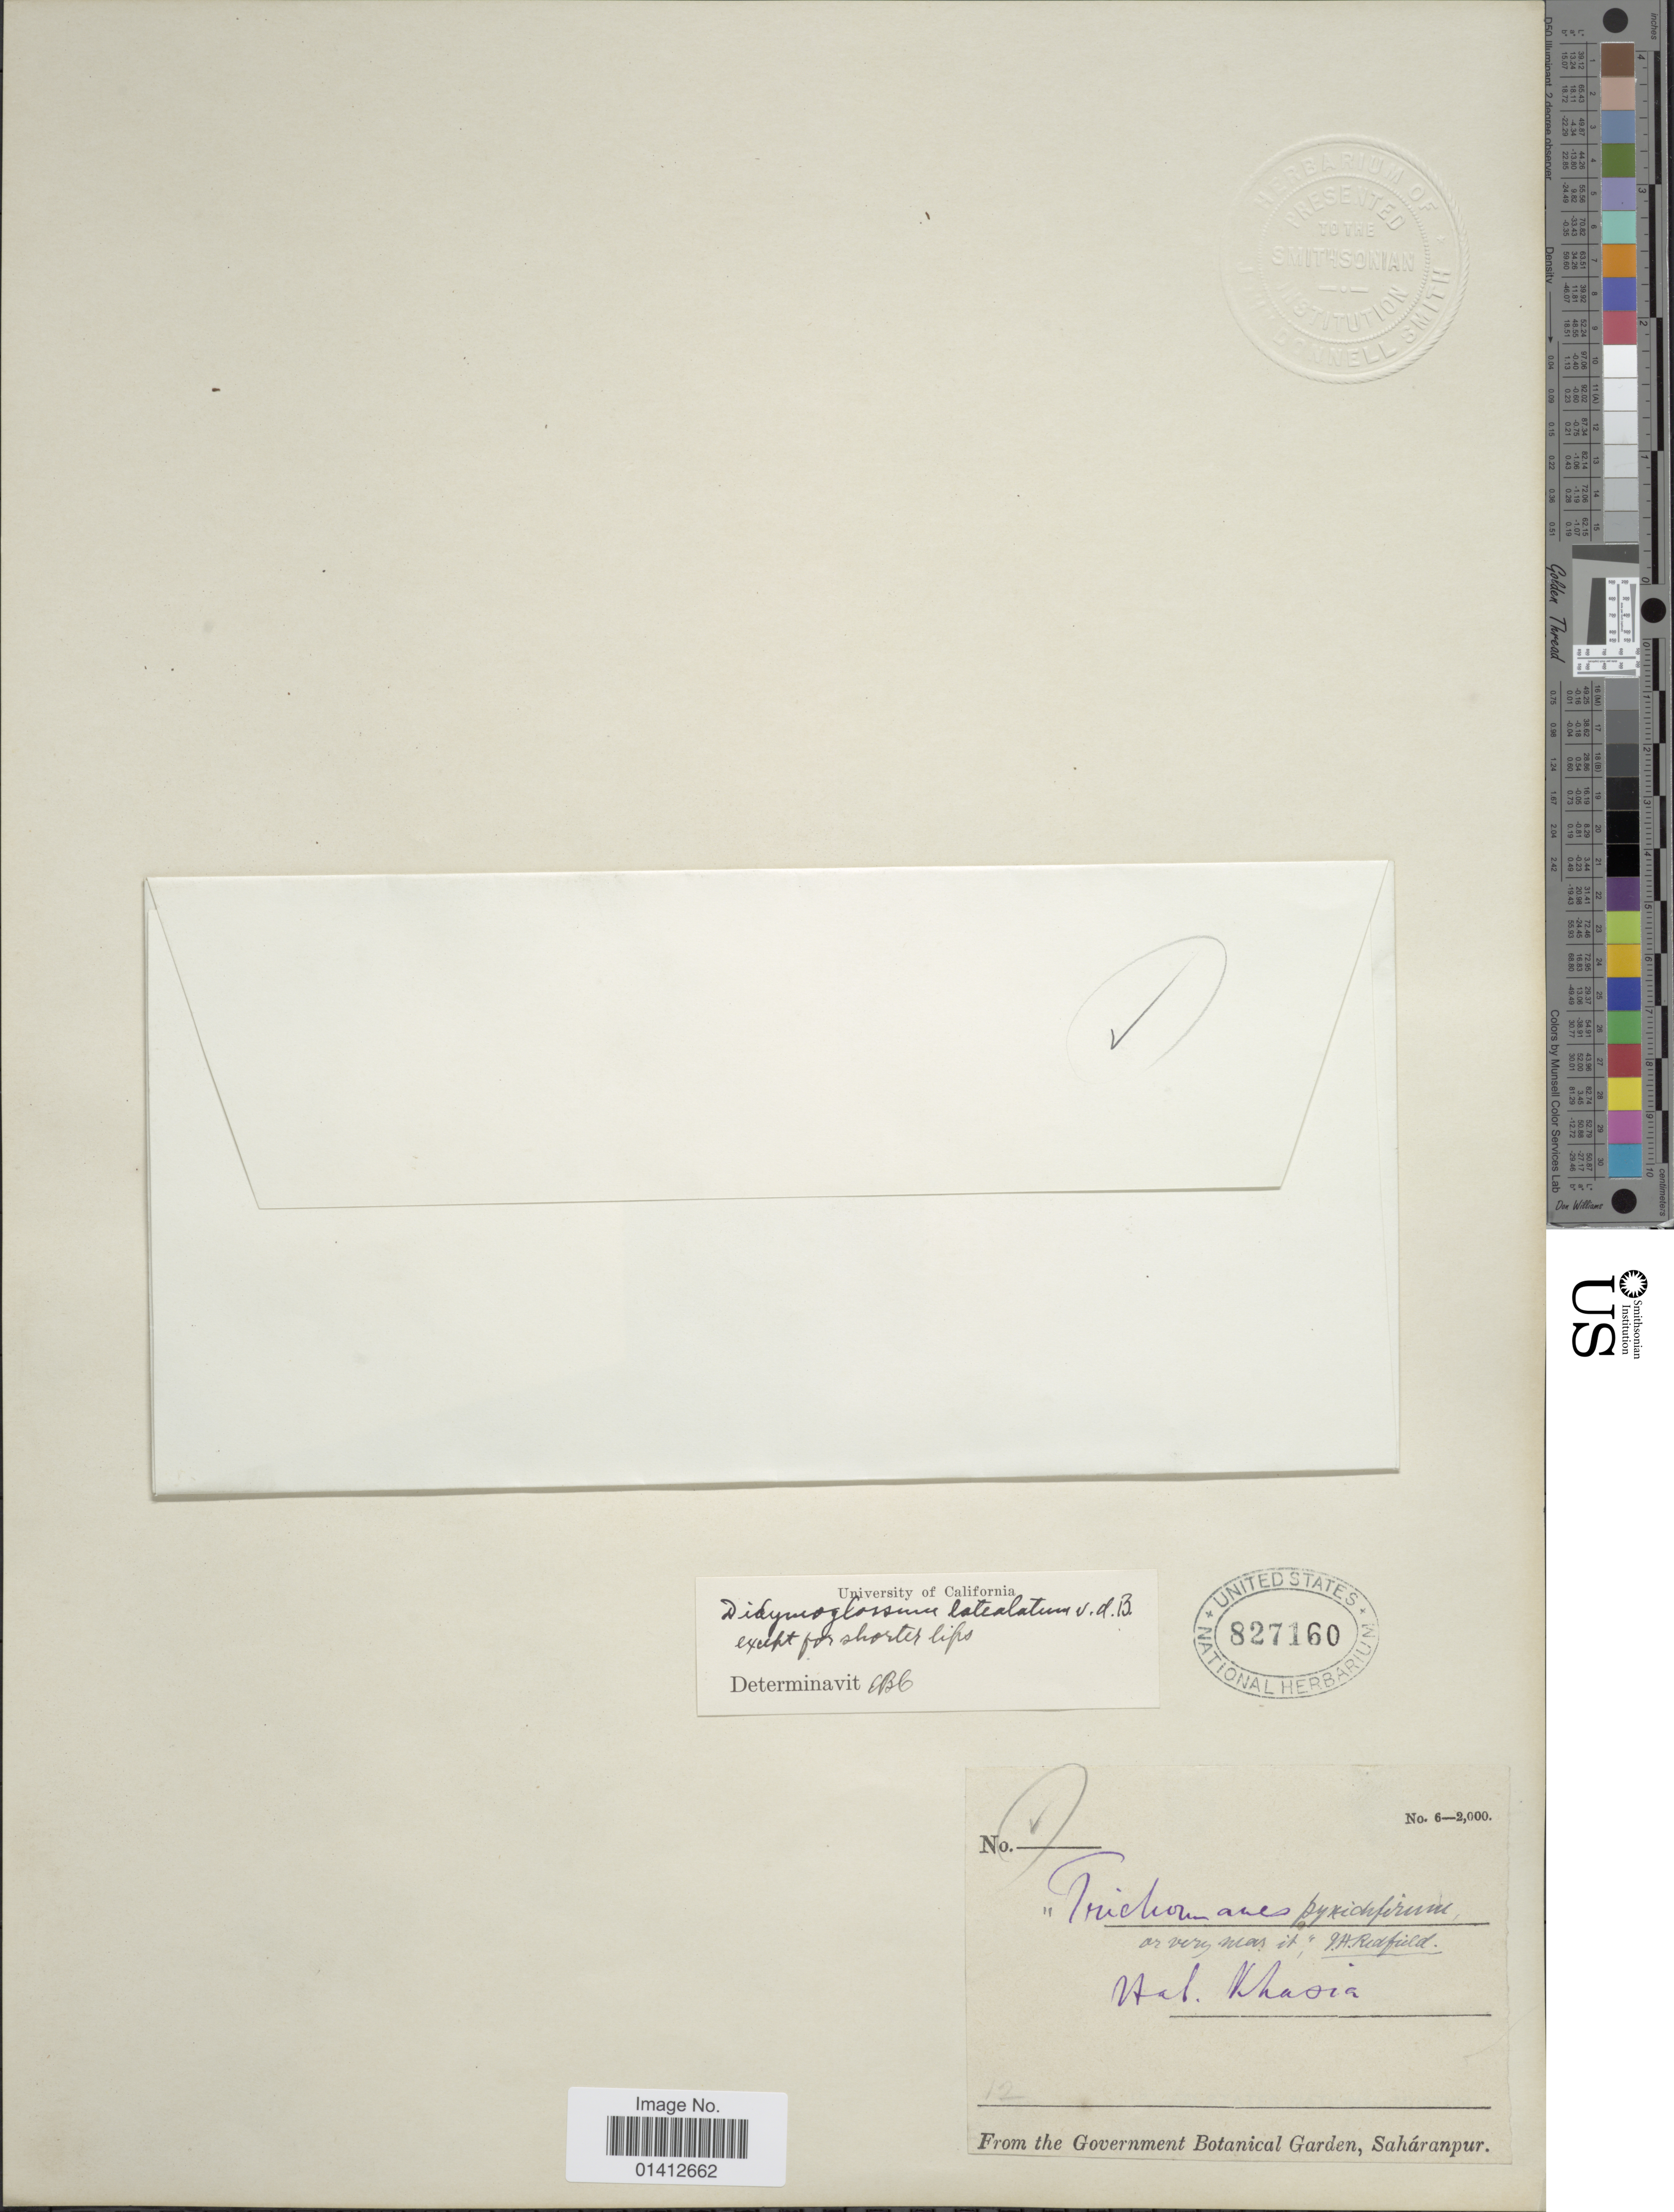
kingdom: Plantae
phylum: Tracheophyta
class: Polypodiopsida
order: Hymenophyllales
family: Hymenophyllaceae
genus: Crepidomanes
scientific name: Crepidomanes latealatum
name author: (Bosch) Copel.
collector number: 6-2000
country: India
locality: Khasia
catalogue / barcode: US 827160